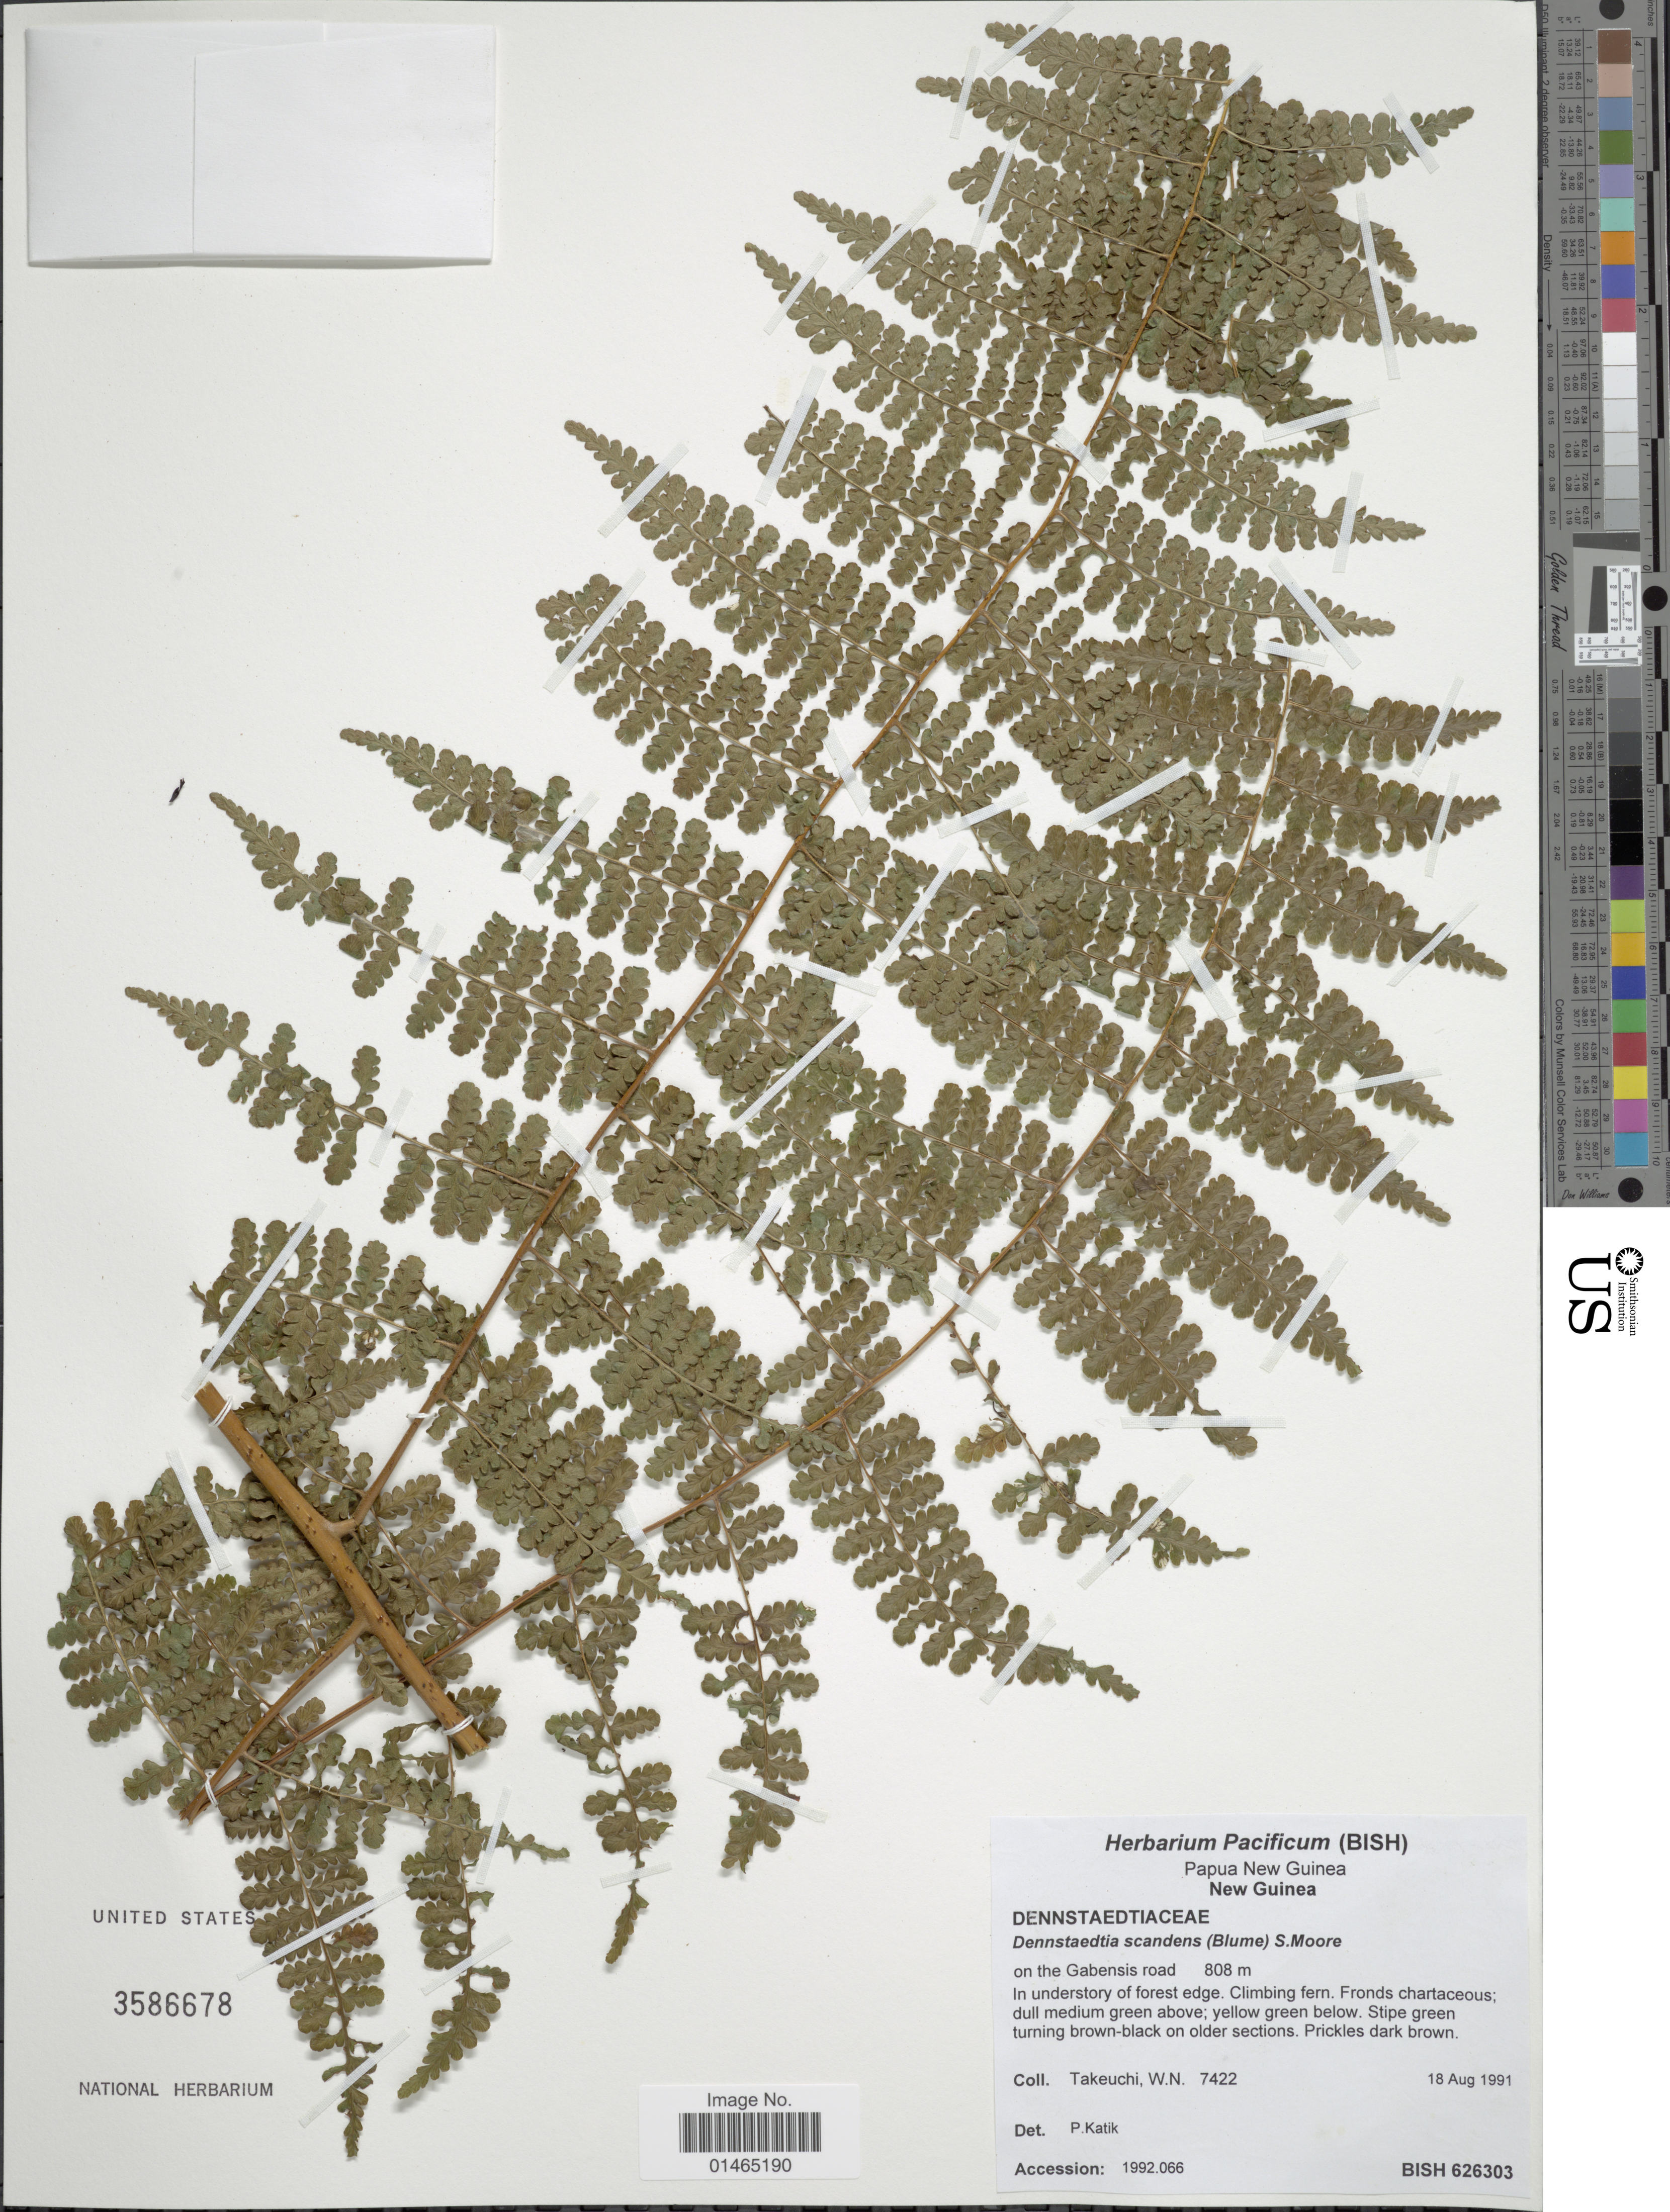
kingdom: Plantae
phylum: Tracheophyta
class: Polypodiopsida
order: Polypodiales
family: Dennstaedtiaceae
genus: Dennstaedtia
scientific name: Dennstaedtia scandens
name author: (Blume) S. Moore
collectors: W. N. Takeuchi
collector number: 7422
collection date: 1991-08-18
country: Papua New Guinea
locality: New Guinea. On the Gabensis road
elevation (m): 808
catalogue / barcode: US 3586678